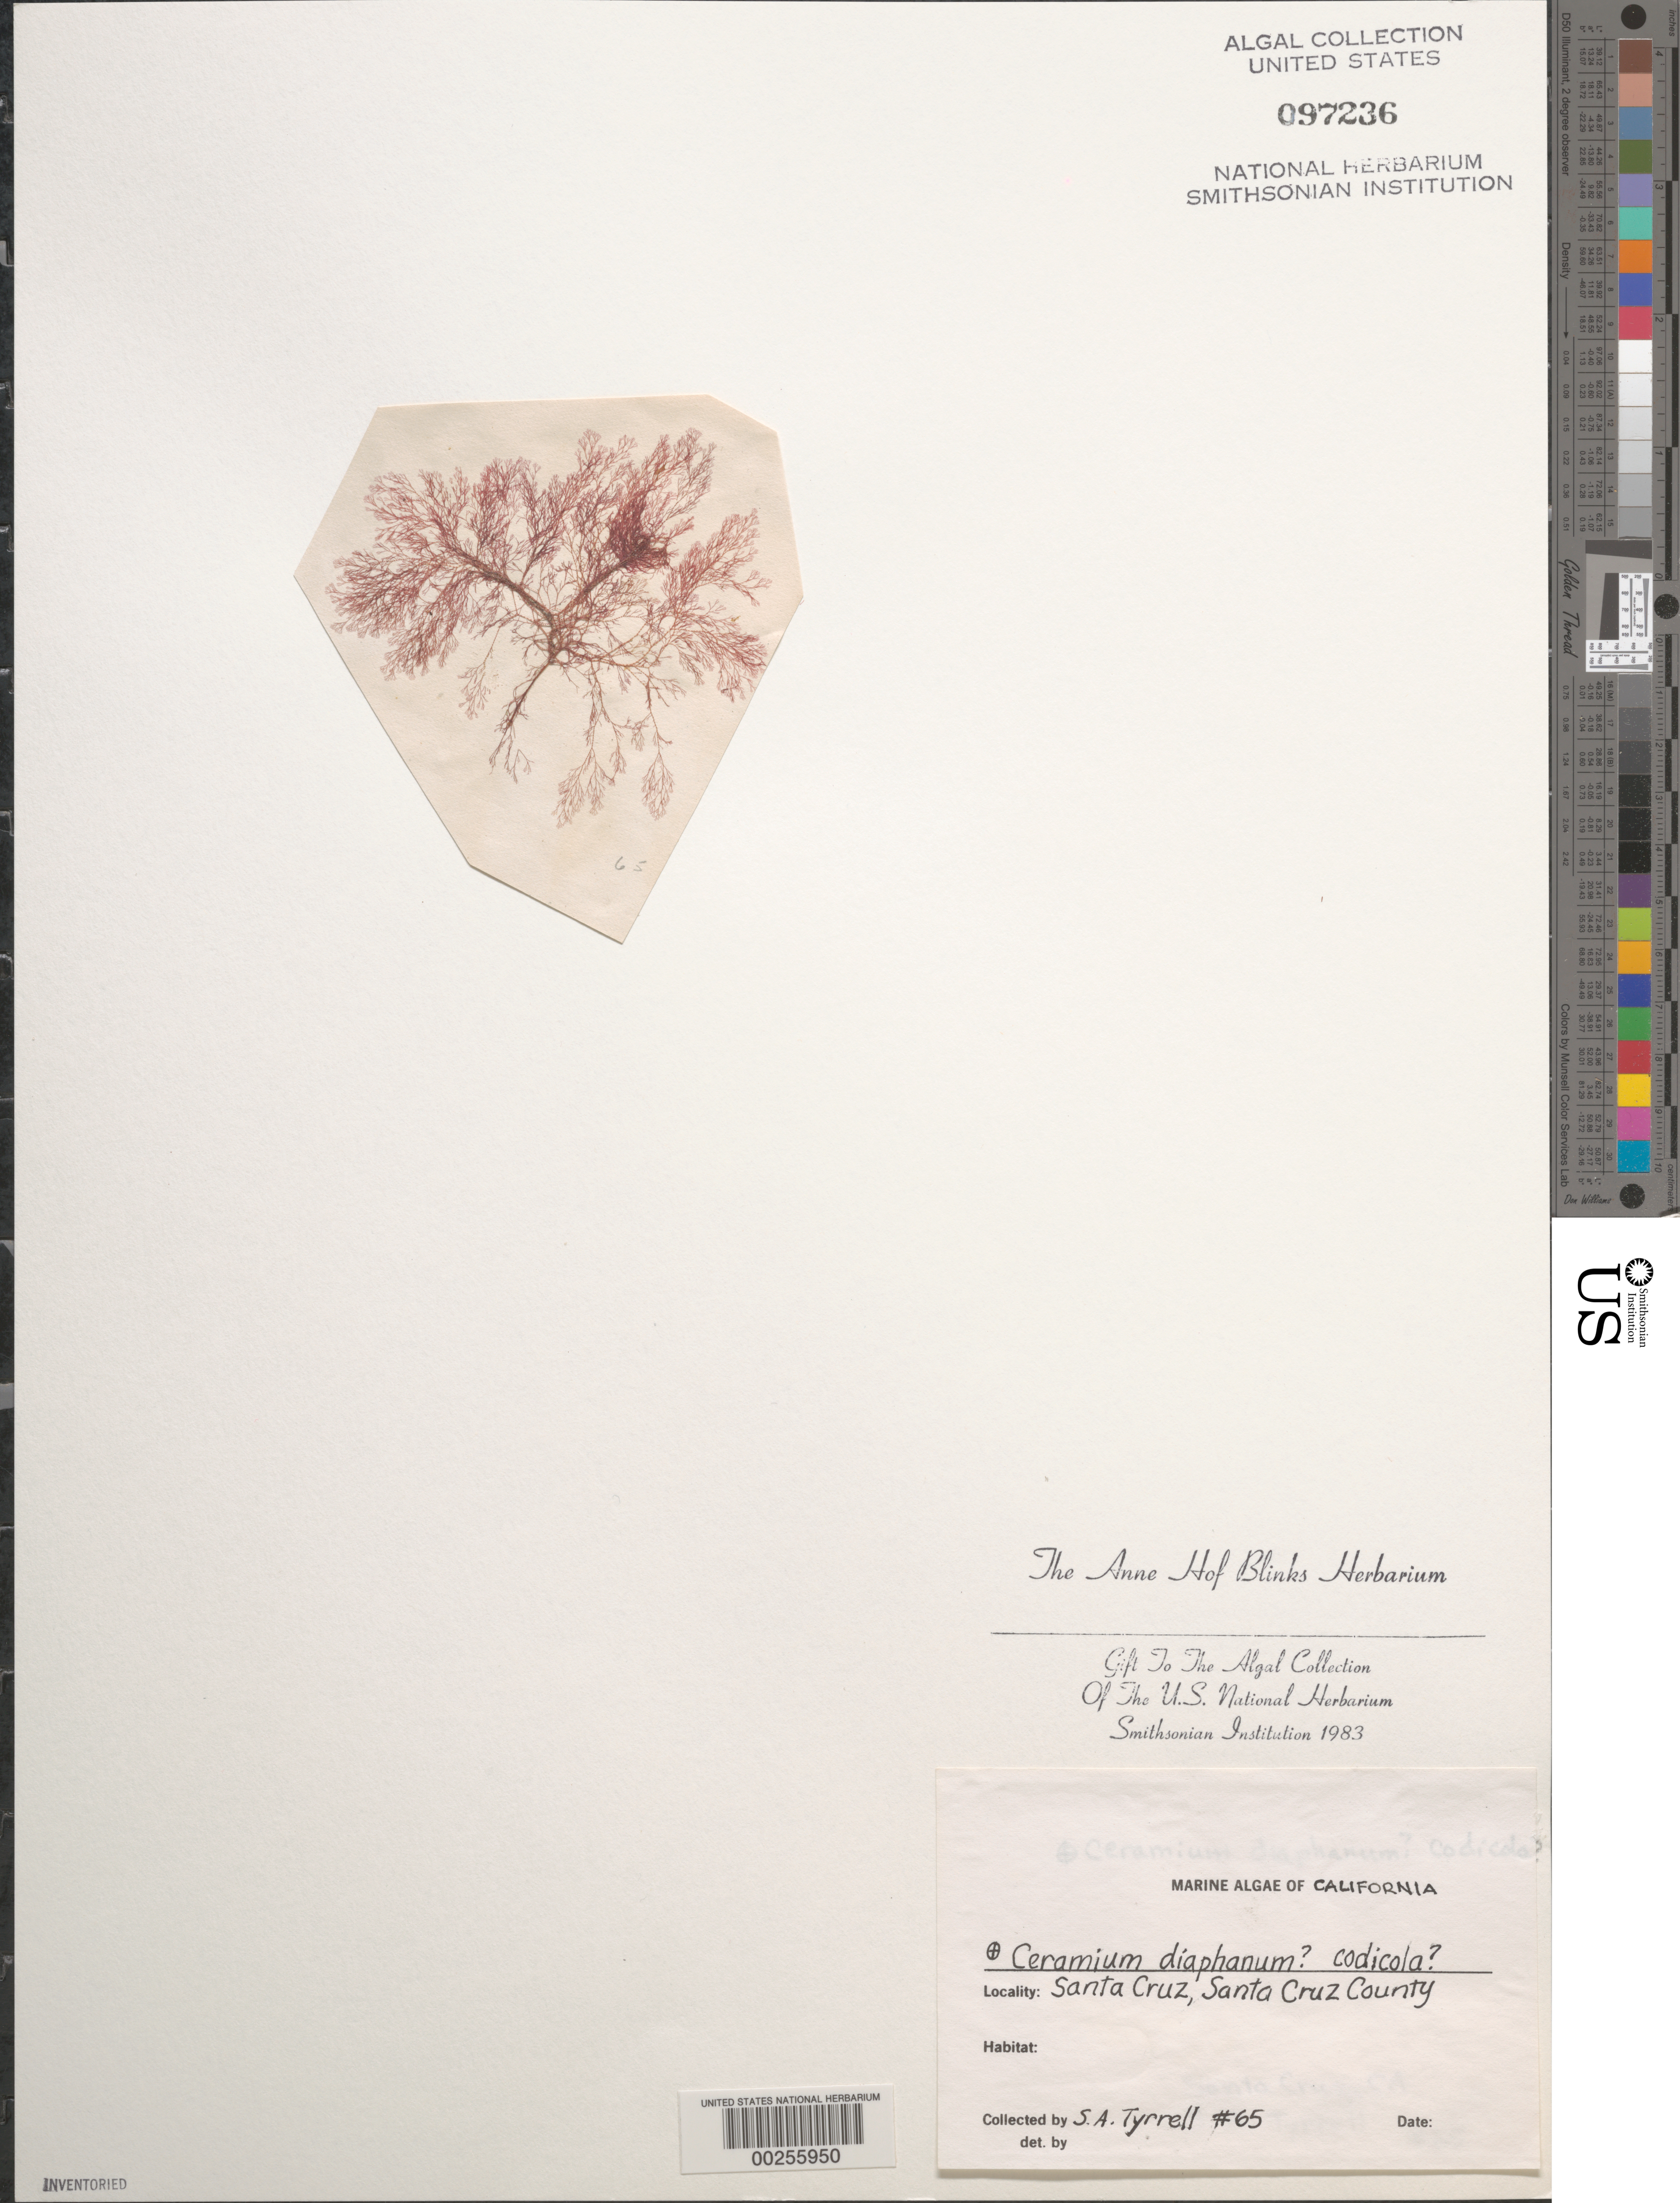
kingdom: Plantae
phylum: Rhodophyta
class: Florideophyceae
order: Ceramiales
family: Ceramiaceae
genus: Ceramium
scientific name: Ceramium diaphanum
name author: (Lightf.) Roth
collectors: C. Tyrrell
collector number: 65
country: United States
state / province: California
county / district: Santa Cruz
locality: Santa Cruz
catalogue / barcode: US 97236